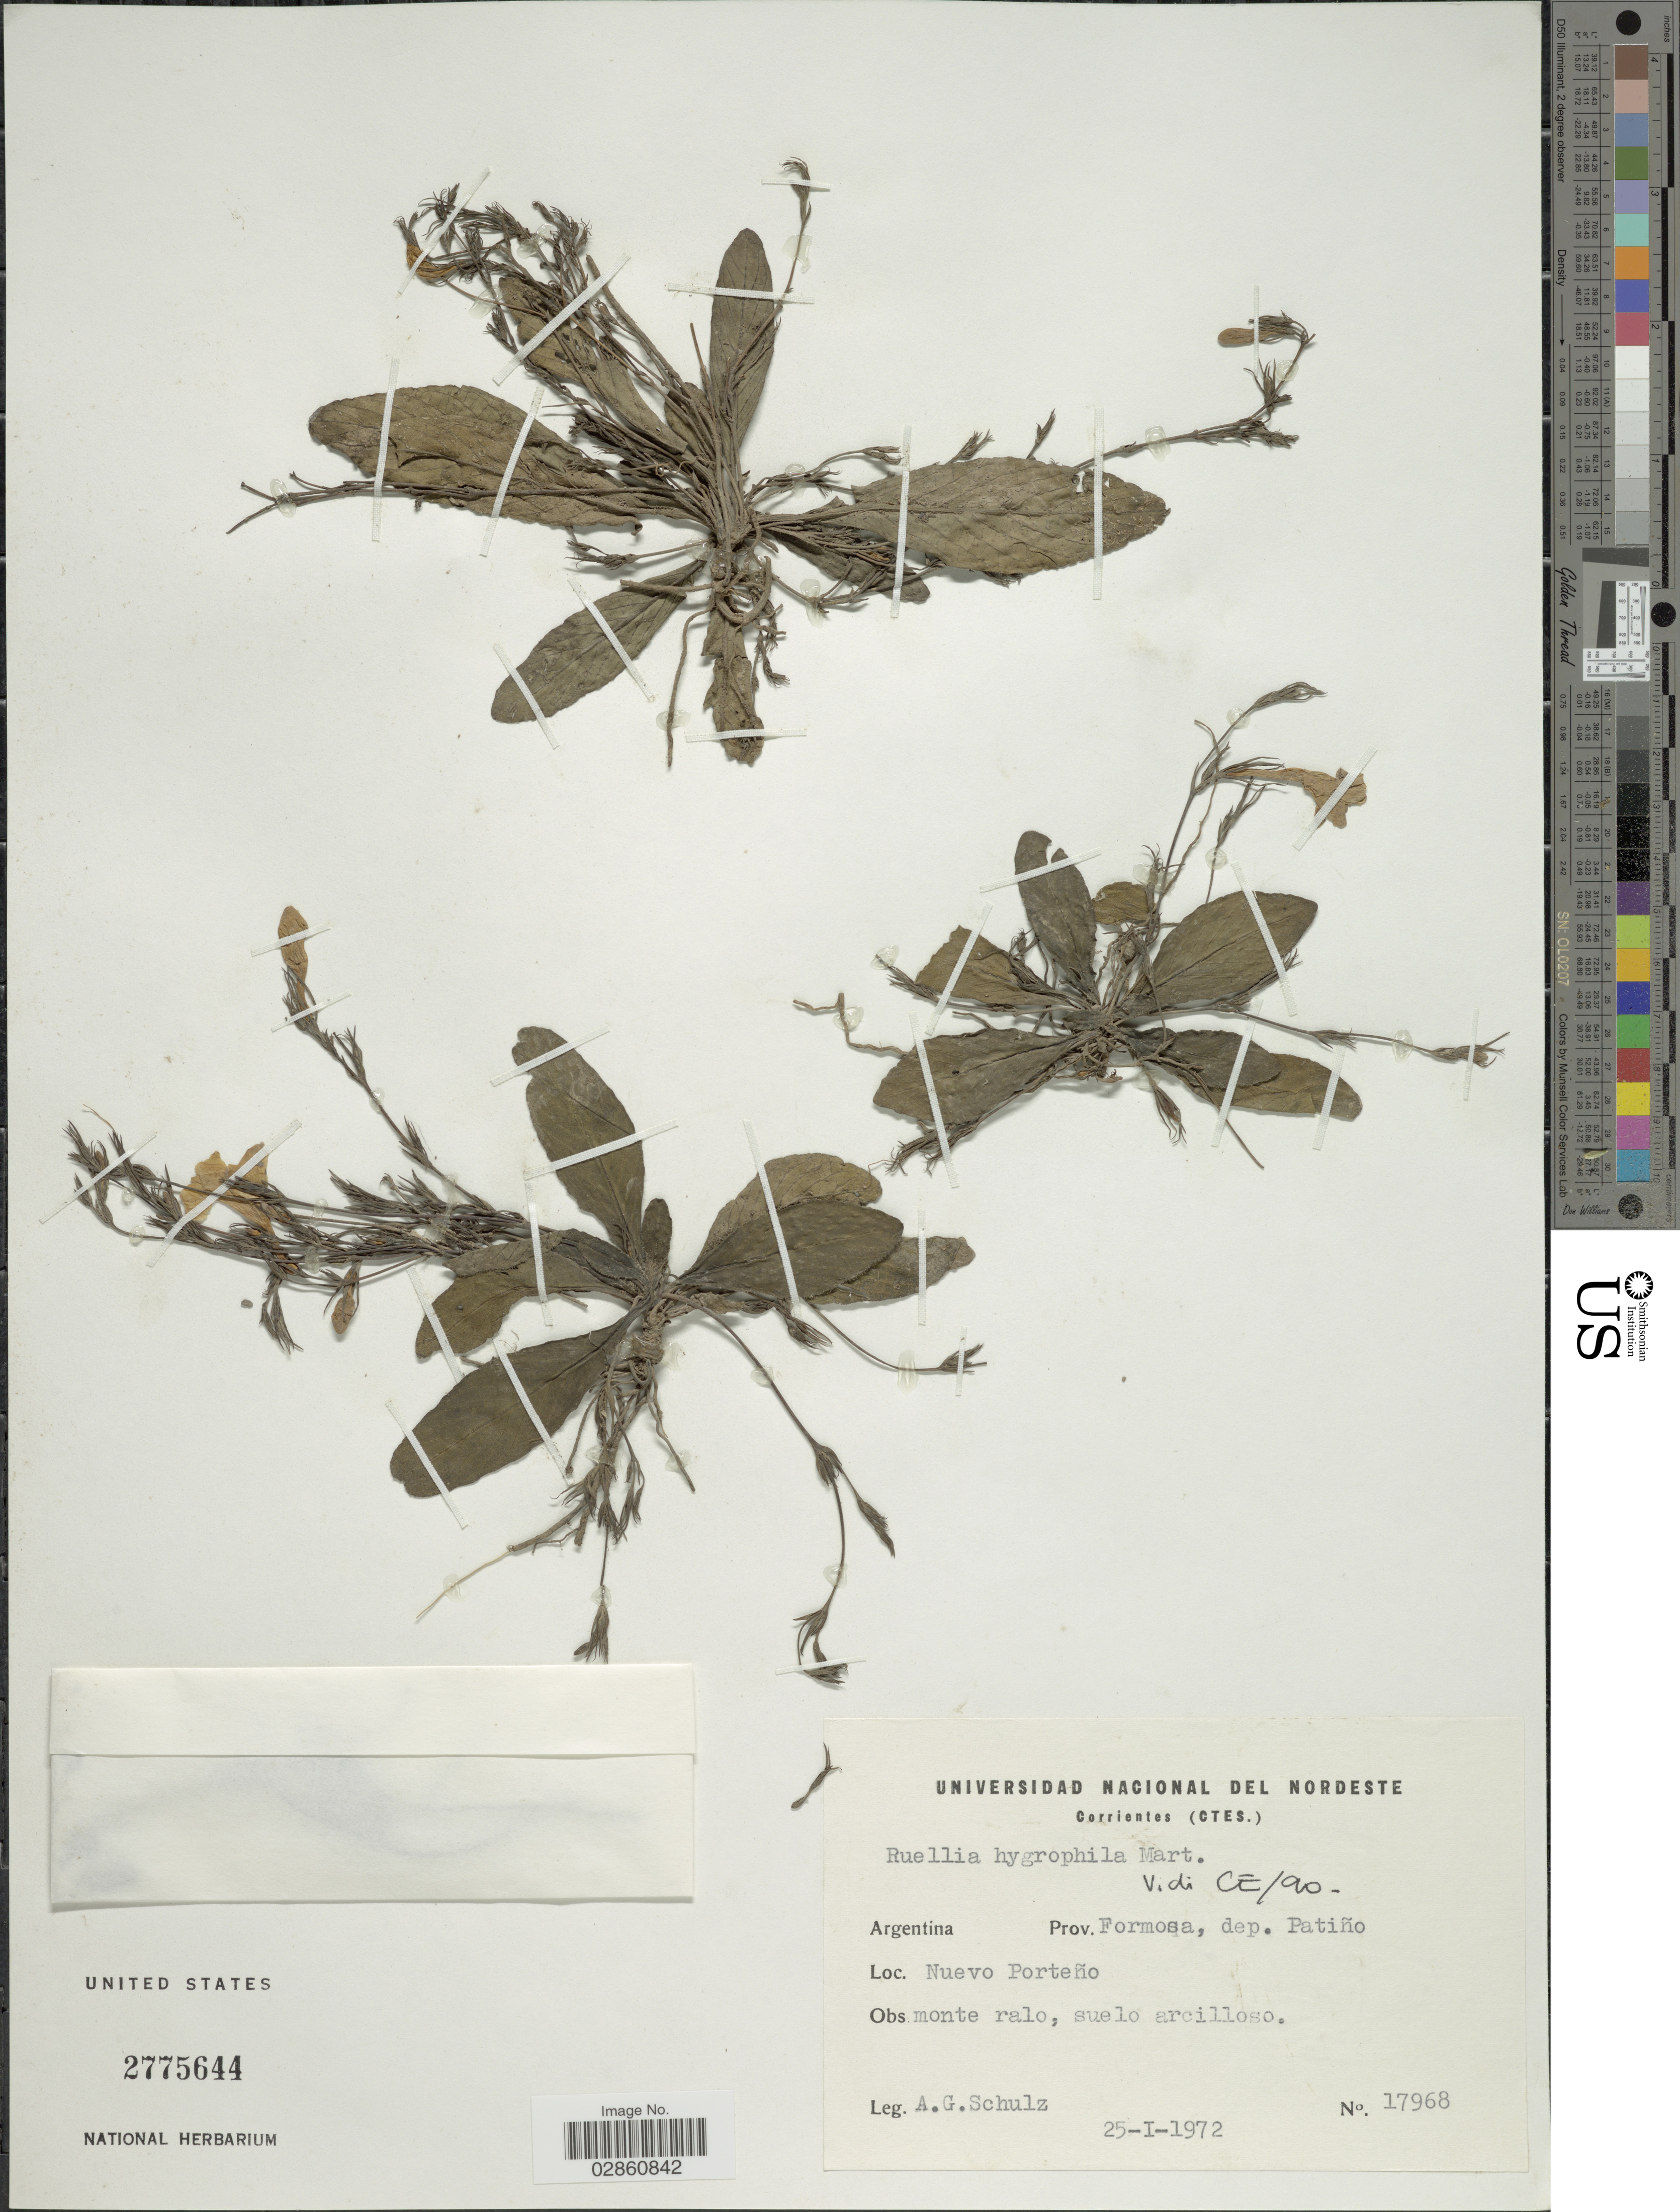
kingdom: Plantae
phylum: Tracheophyta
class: Magnoliopsida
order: Lamiales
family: Acanthaceae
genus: Ruellia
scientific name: Ruellia hygrophila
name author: Mart.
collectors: A. G. Schulz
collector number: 17968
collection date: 1972-01-25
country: Argentina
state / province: Formosa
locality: Prov. Formosa, dep. Patiño. Nuevo Porteño.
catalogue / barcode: US 2775644